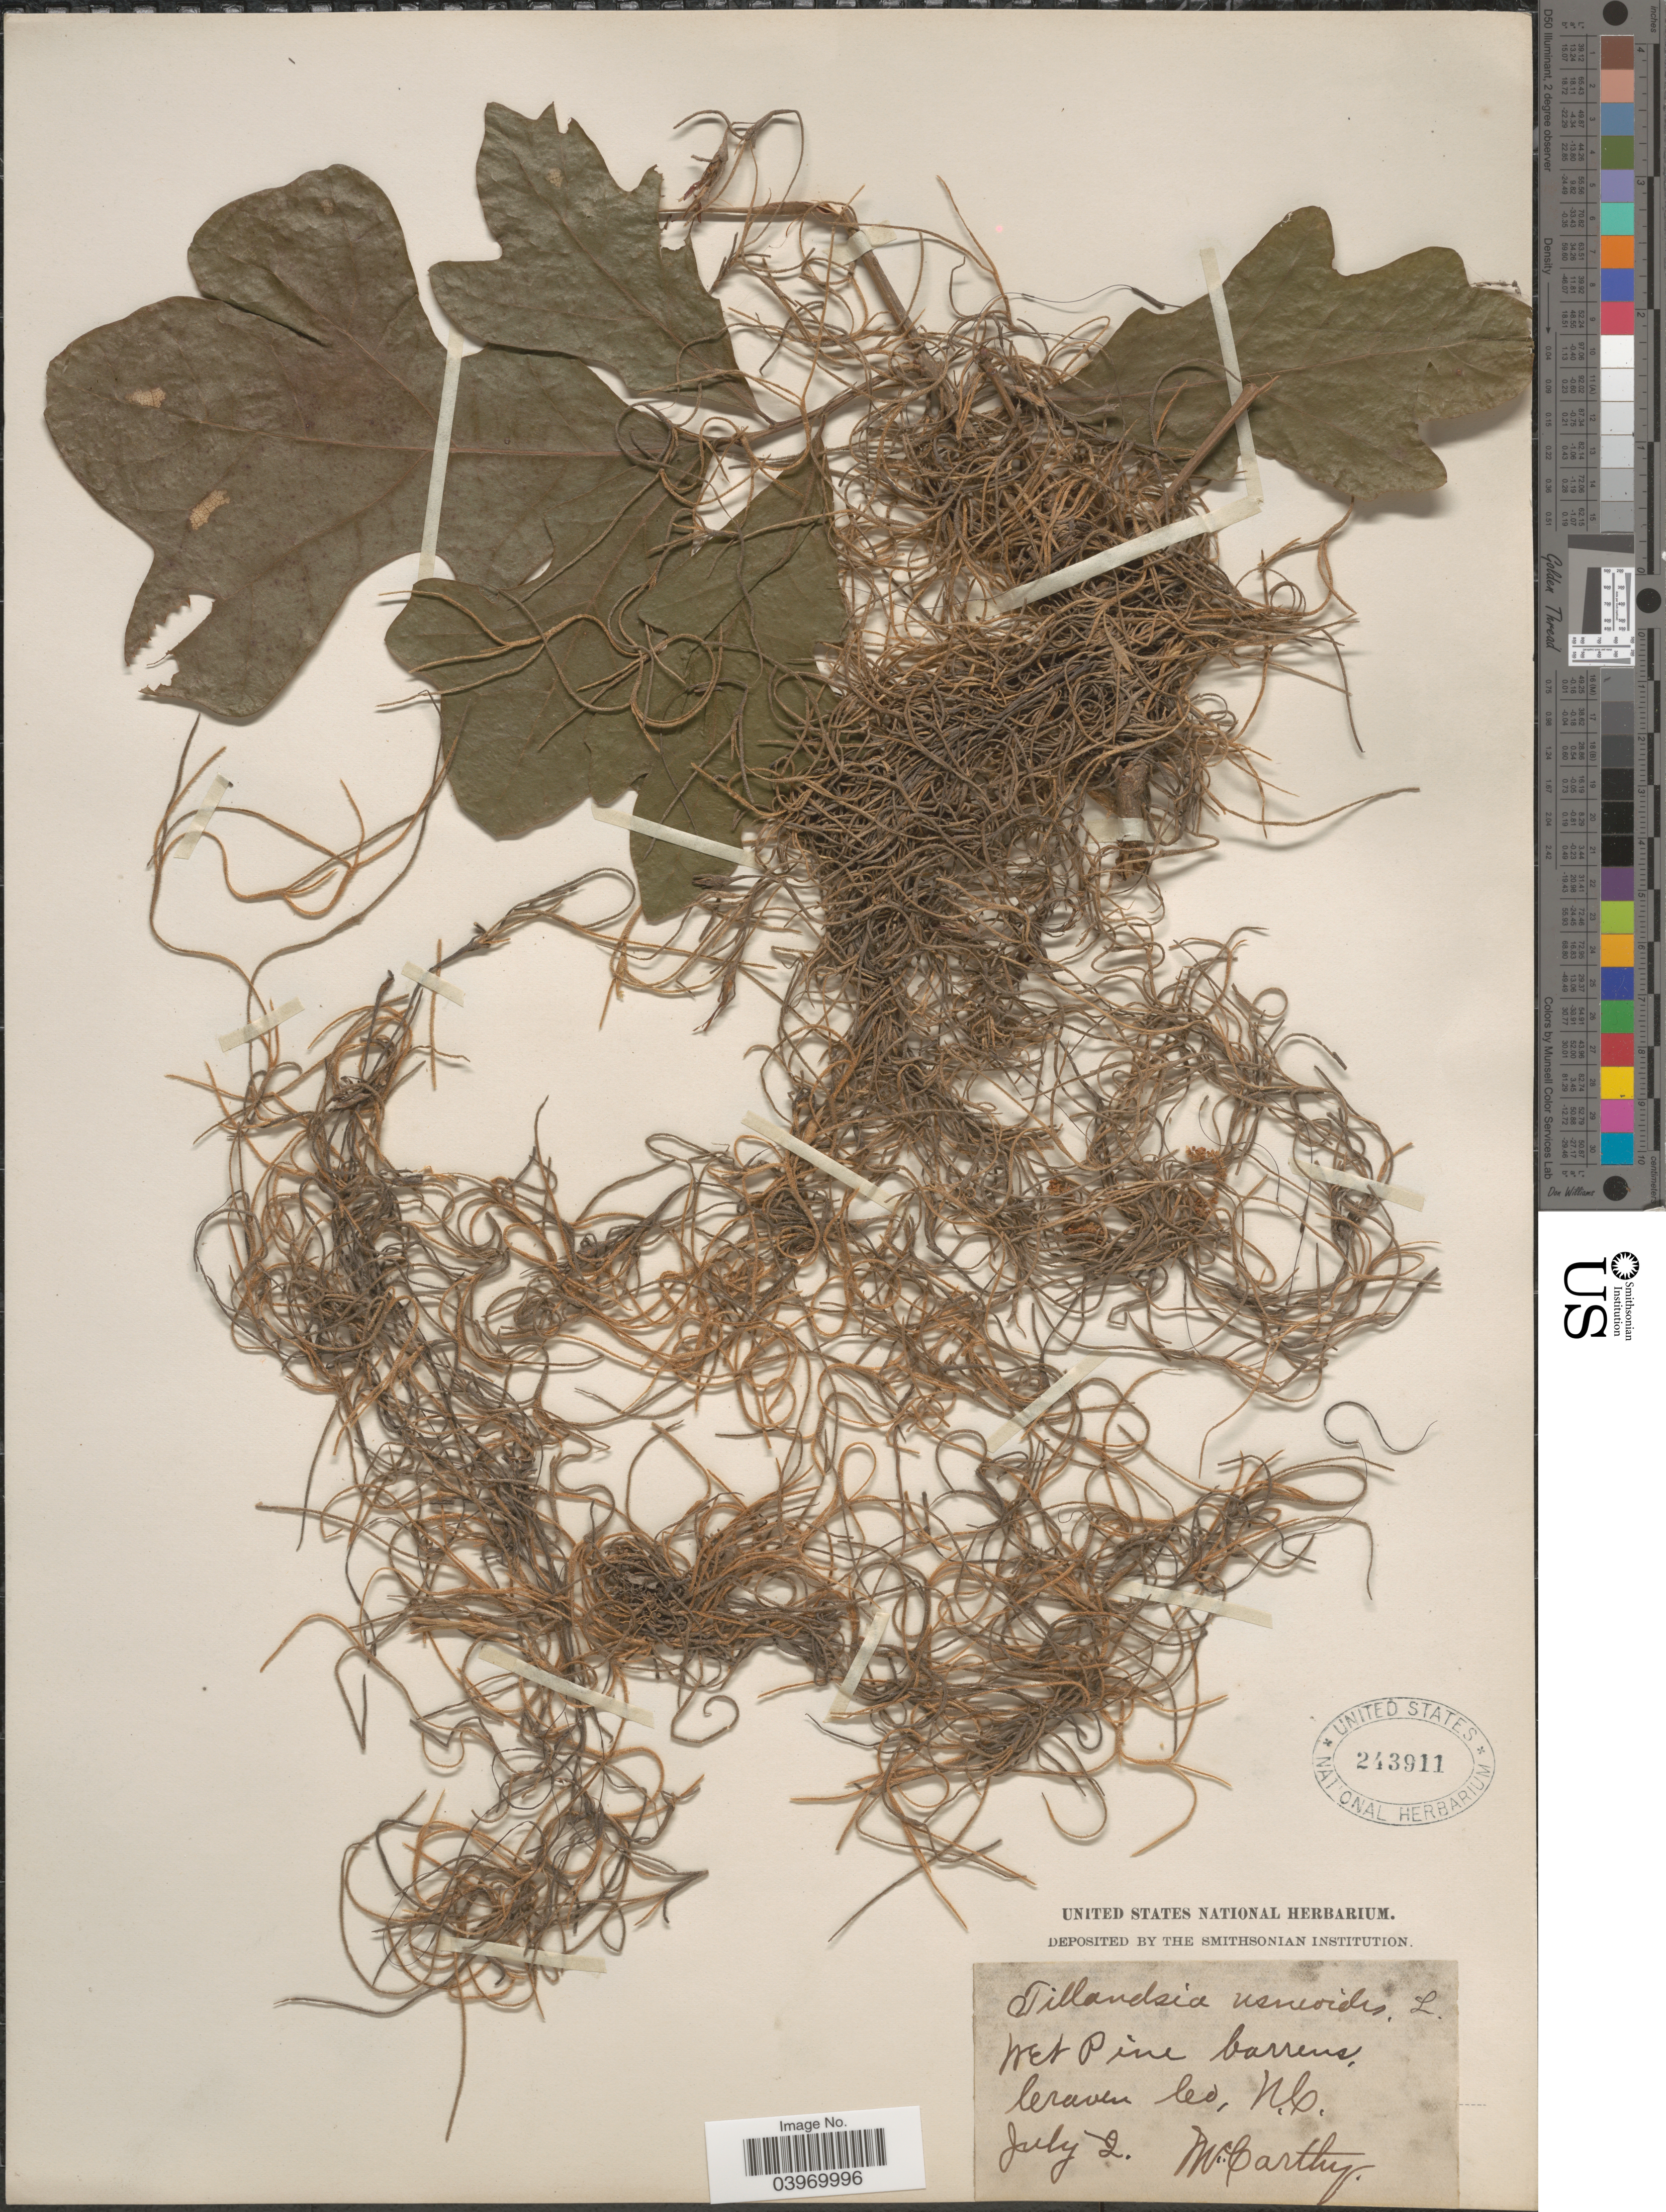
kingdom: Plantae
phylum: Tracheophyta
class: Liliopsida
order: Poales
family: Bromeliaceae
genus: Tillandsia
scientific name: Tillandsia usneoides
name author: (L.) L.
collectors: -- McCarthy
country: United States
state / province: North Carolina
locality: Wet Pine barrens, Craven Co.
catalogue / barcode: US 243911